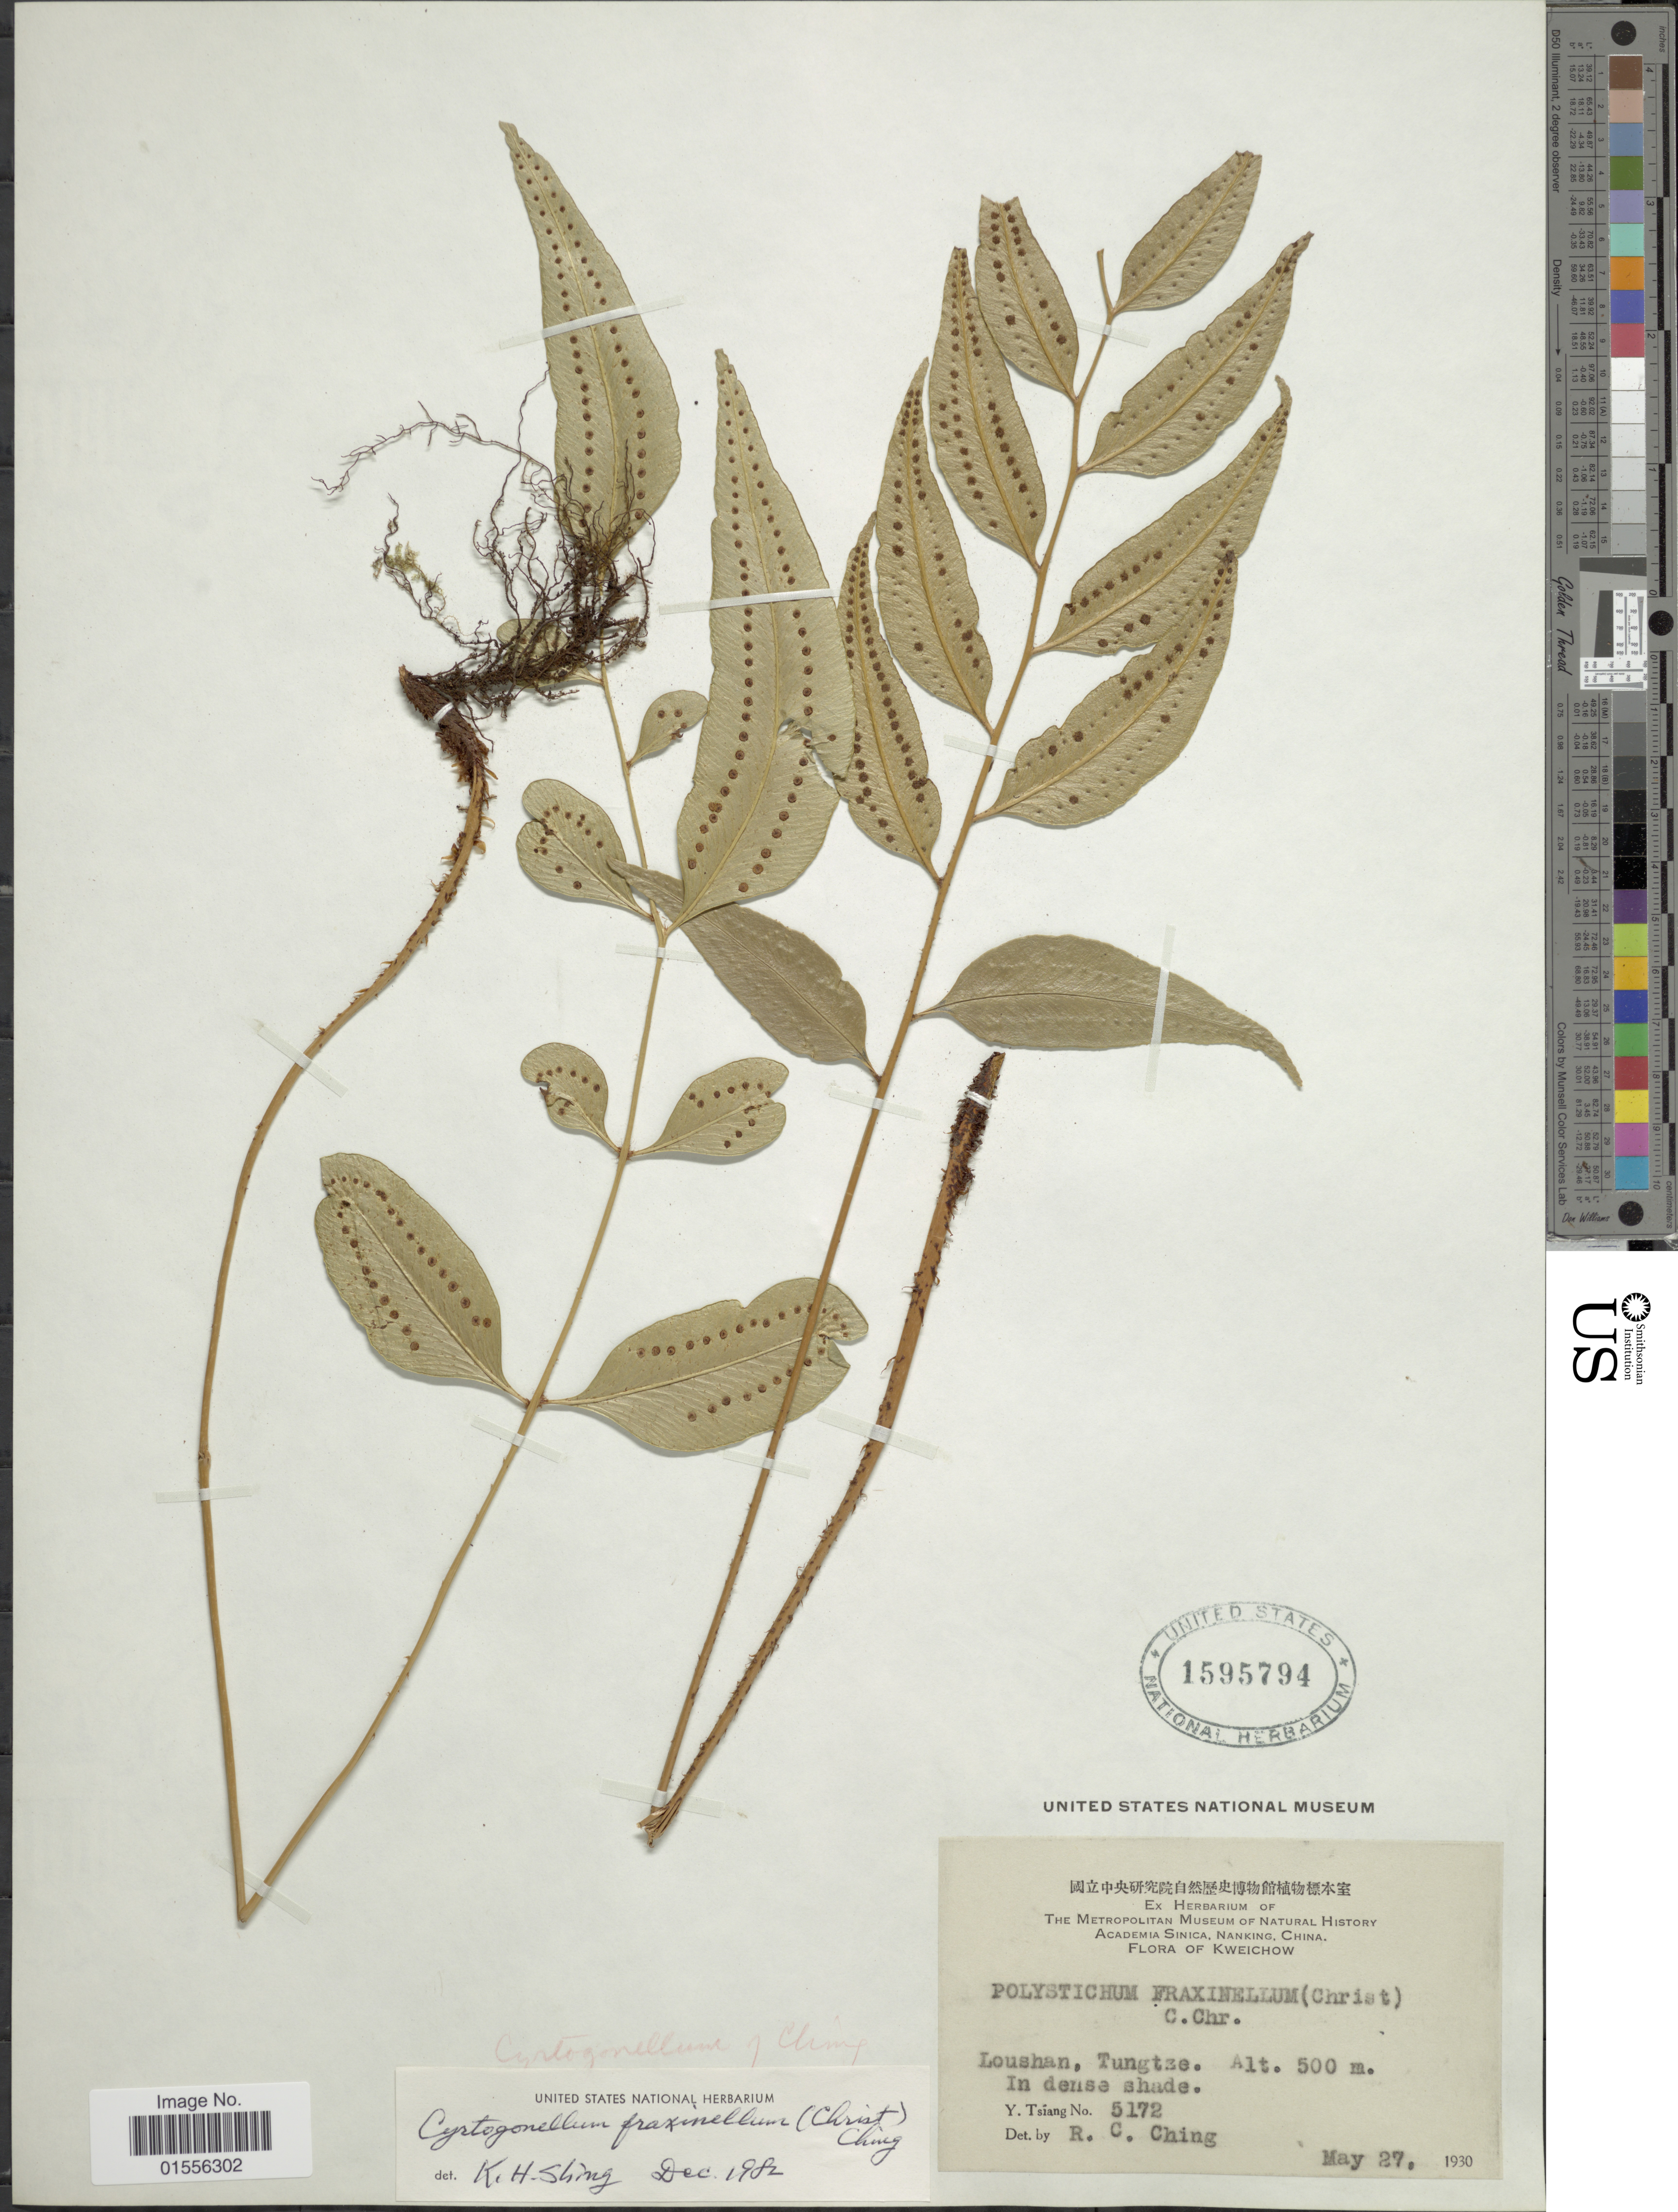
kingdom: Plantae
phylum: Tracheophyta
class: Polypodiopsida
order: Polypodiales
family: Dryopteridaceae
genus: Cyrtomium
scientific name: Cyrtomium fraxinellum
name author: (Christ) Christ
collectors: Y. Tsiang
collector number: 5172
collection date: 1930-05-27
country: China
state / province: Guizhou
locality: Loushan, Tungtze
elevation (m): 500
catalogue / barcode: US 1595794